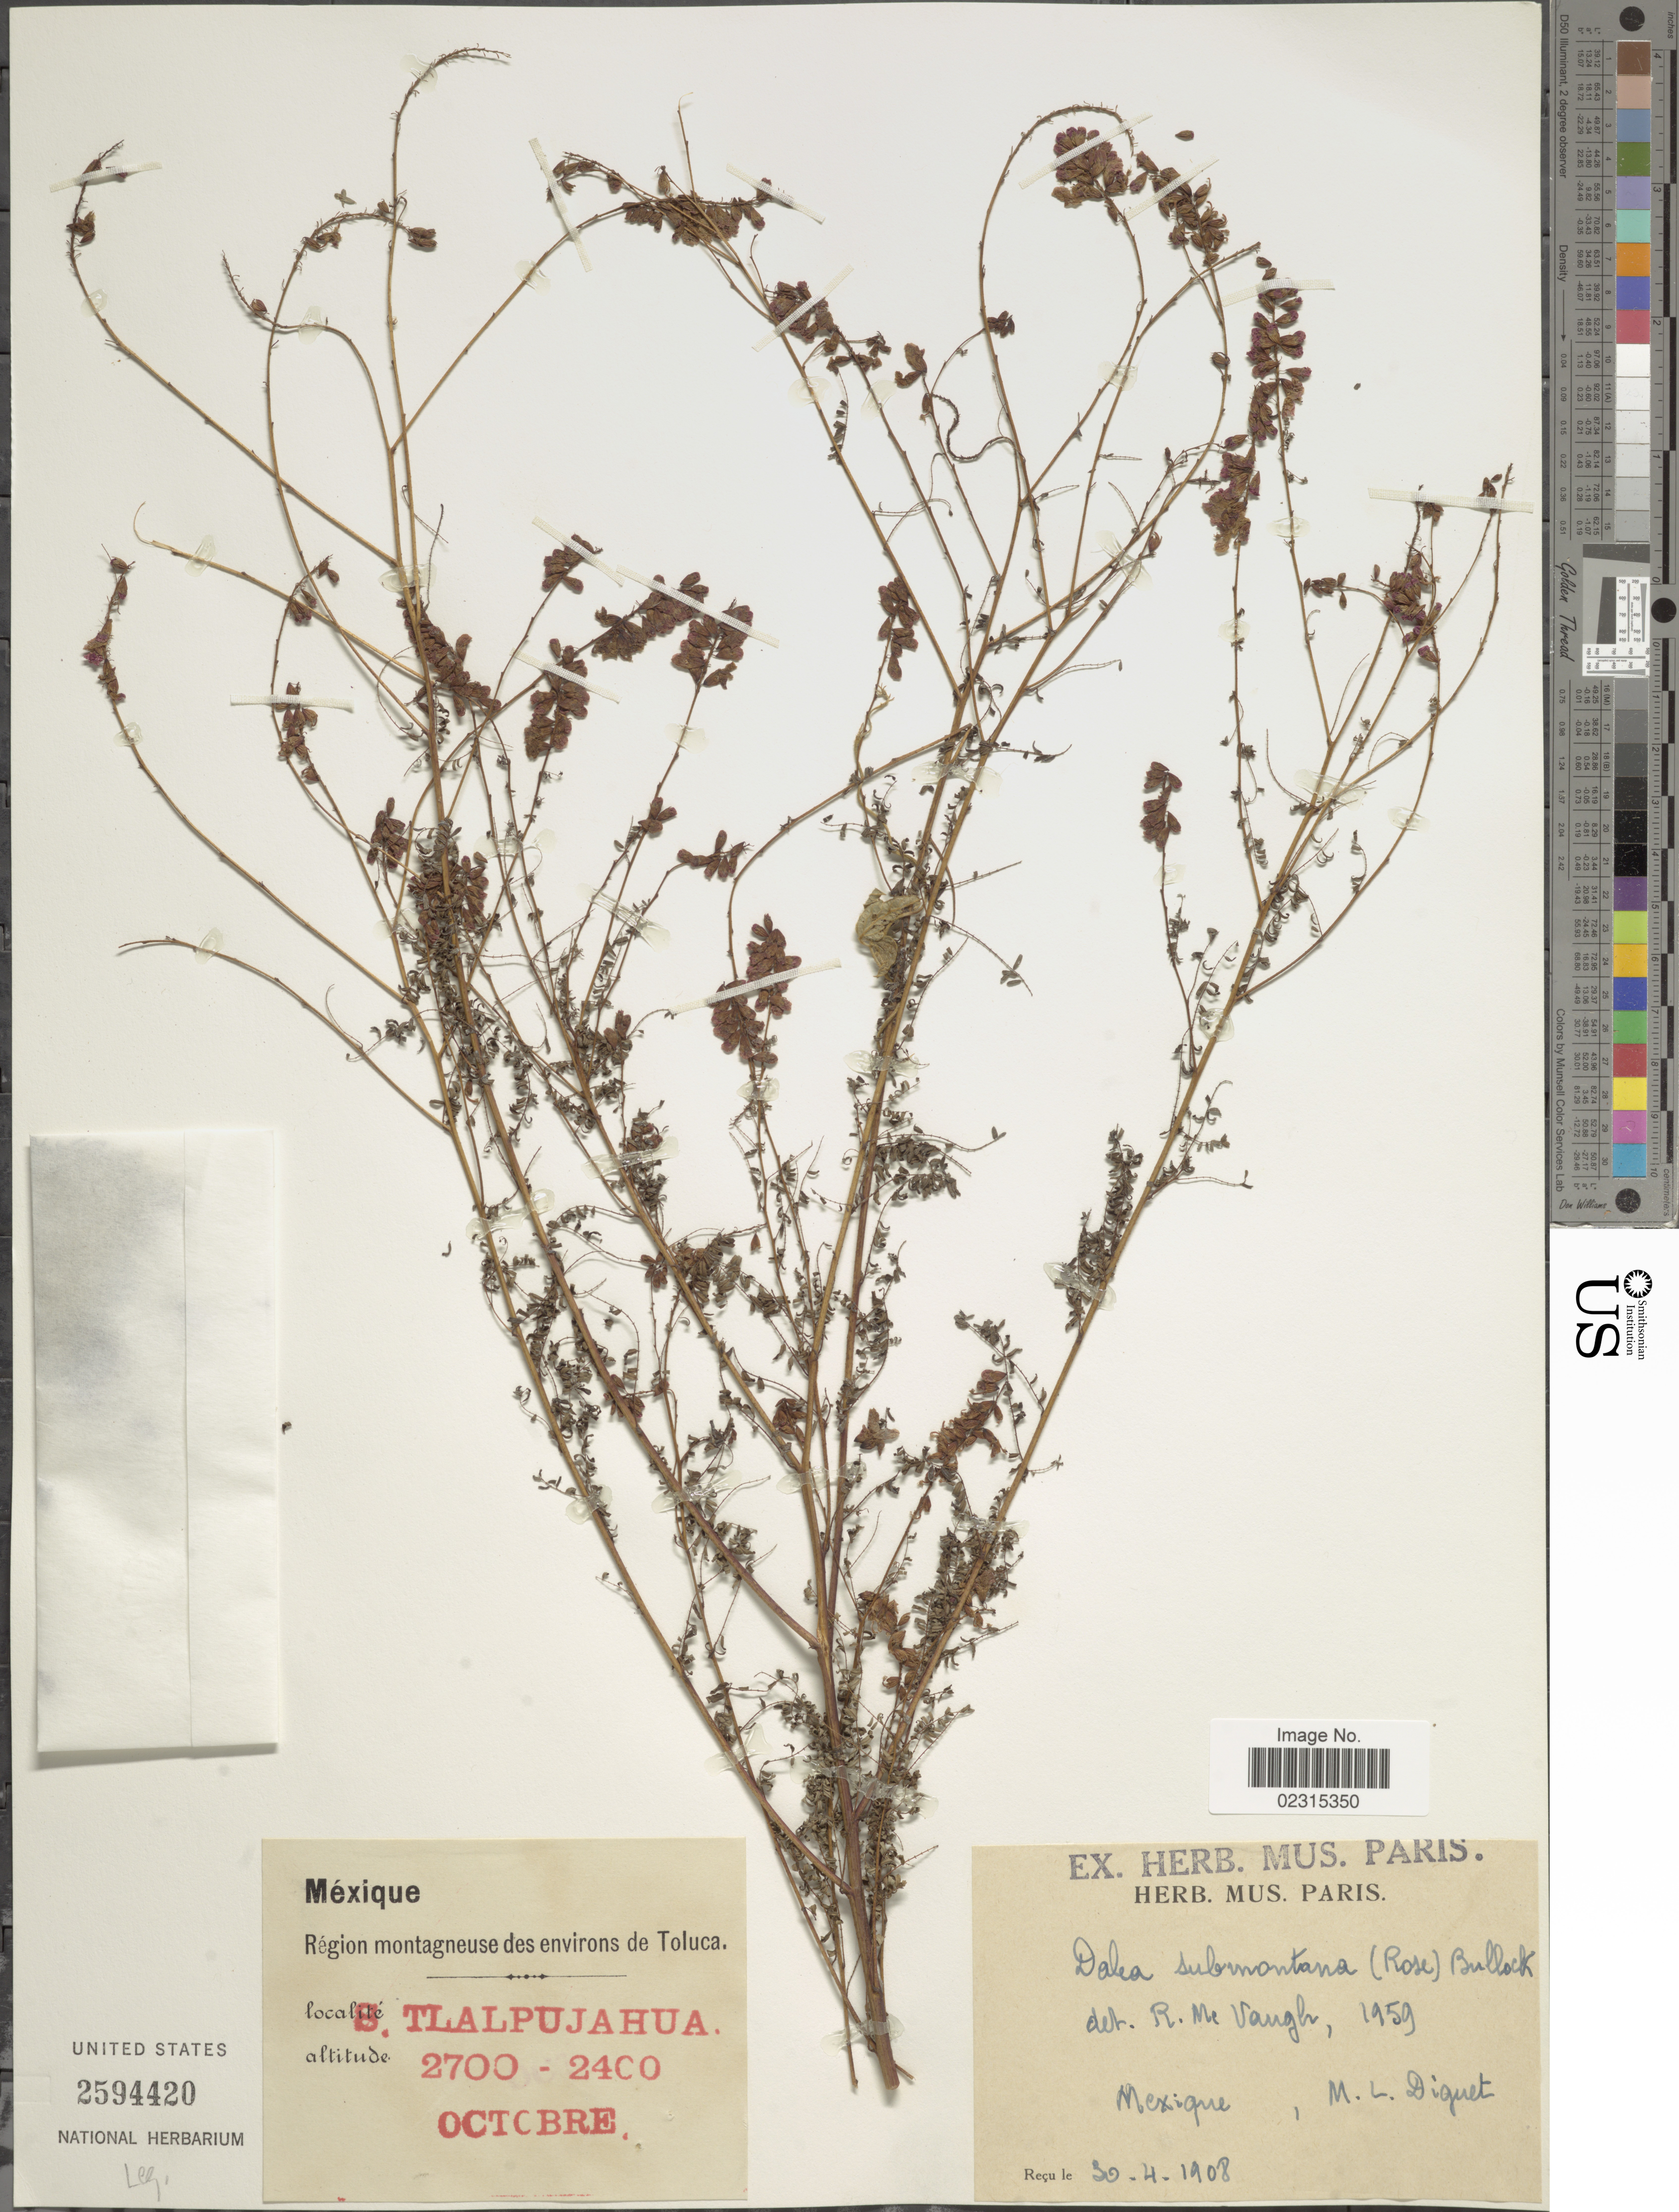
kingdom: Plantae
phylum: Tracheophyta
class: Magnoliopsida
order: Fabales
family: Fabaceae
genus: Marina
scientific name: Marina nutans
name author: (Cav.) Barneby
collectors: M. L. Diguet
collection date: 1908-04-30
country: Mexico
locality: S. Tlalpujahua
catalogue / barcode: US 2594420